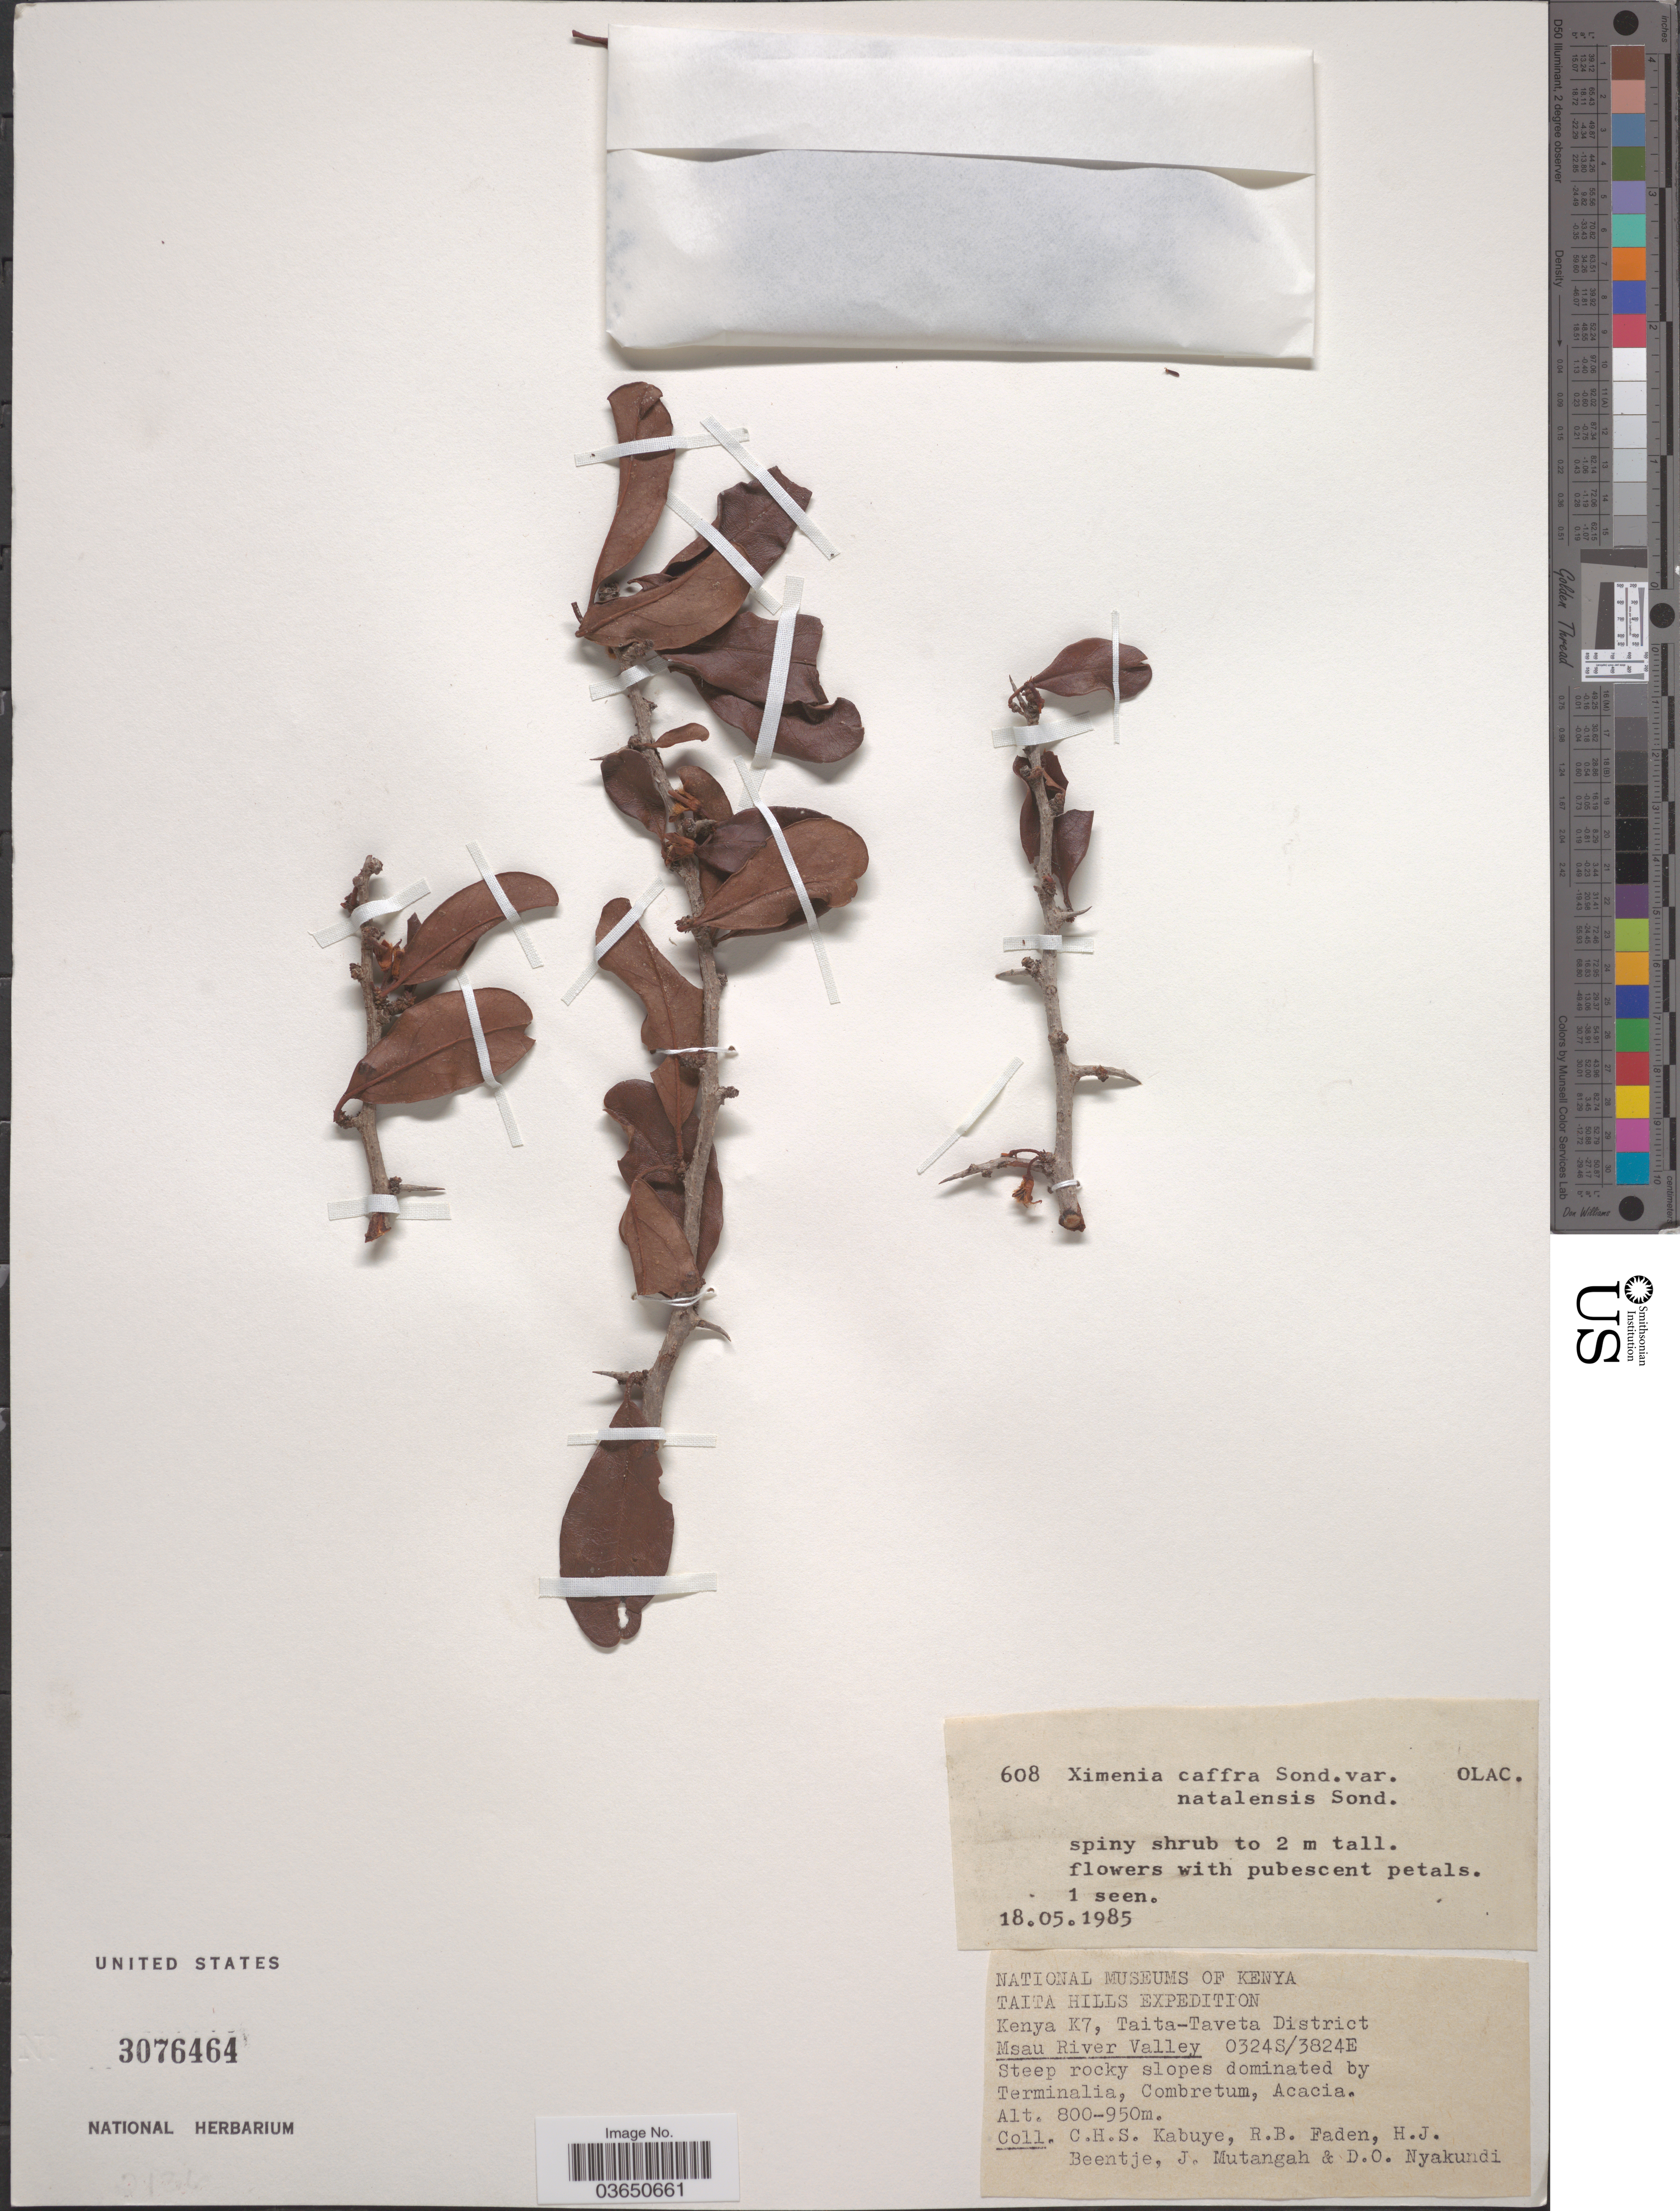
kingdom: Plantae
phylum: Tracheophyta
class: Magnoliopsida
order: Santalales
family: Ximeniaceae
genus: Ximenia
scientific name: Ximenia caffra var. natalensis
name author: Sond.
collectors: C. Kabuye, R. B. Faden, H. J. Beentje, J. Mutangah & D. Nyakundi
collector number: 608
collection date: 1985-05-18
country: Kenya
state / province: Taita Taveta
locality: Taita Hills. K7, Msau River Valley.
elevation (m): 800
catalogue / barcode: US 3076464